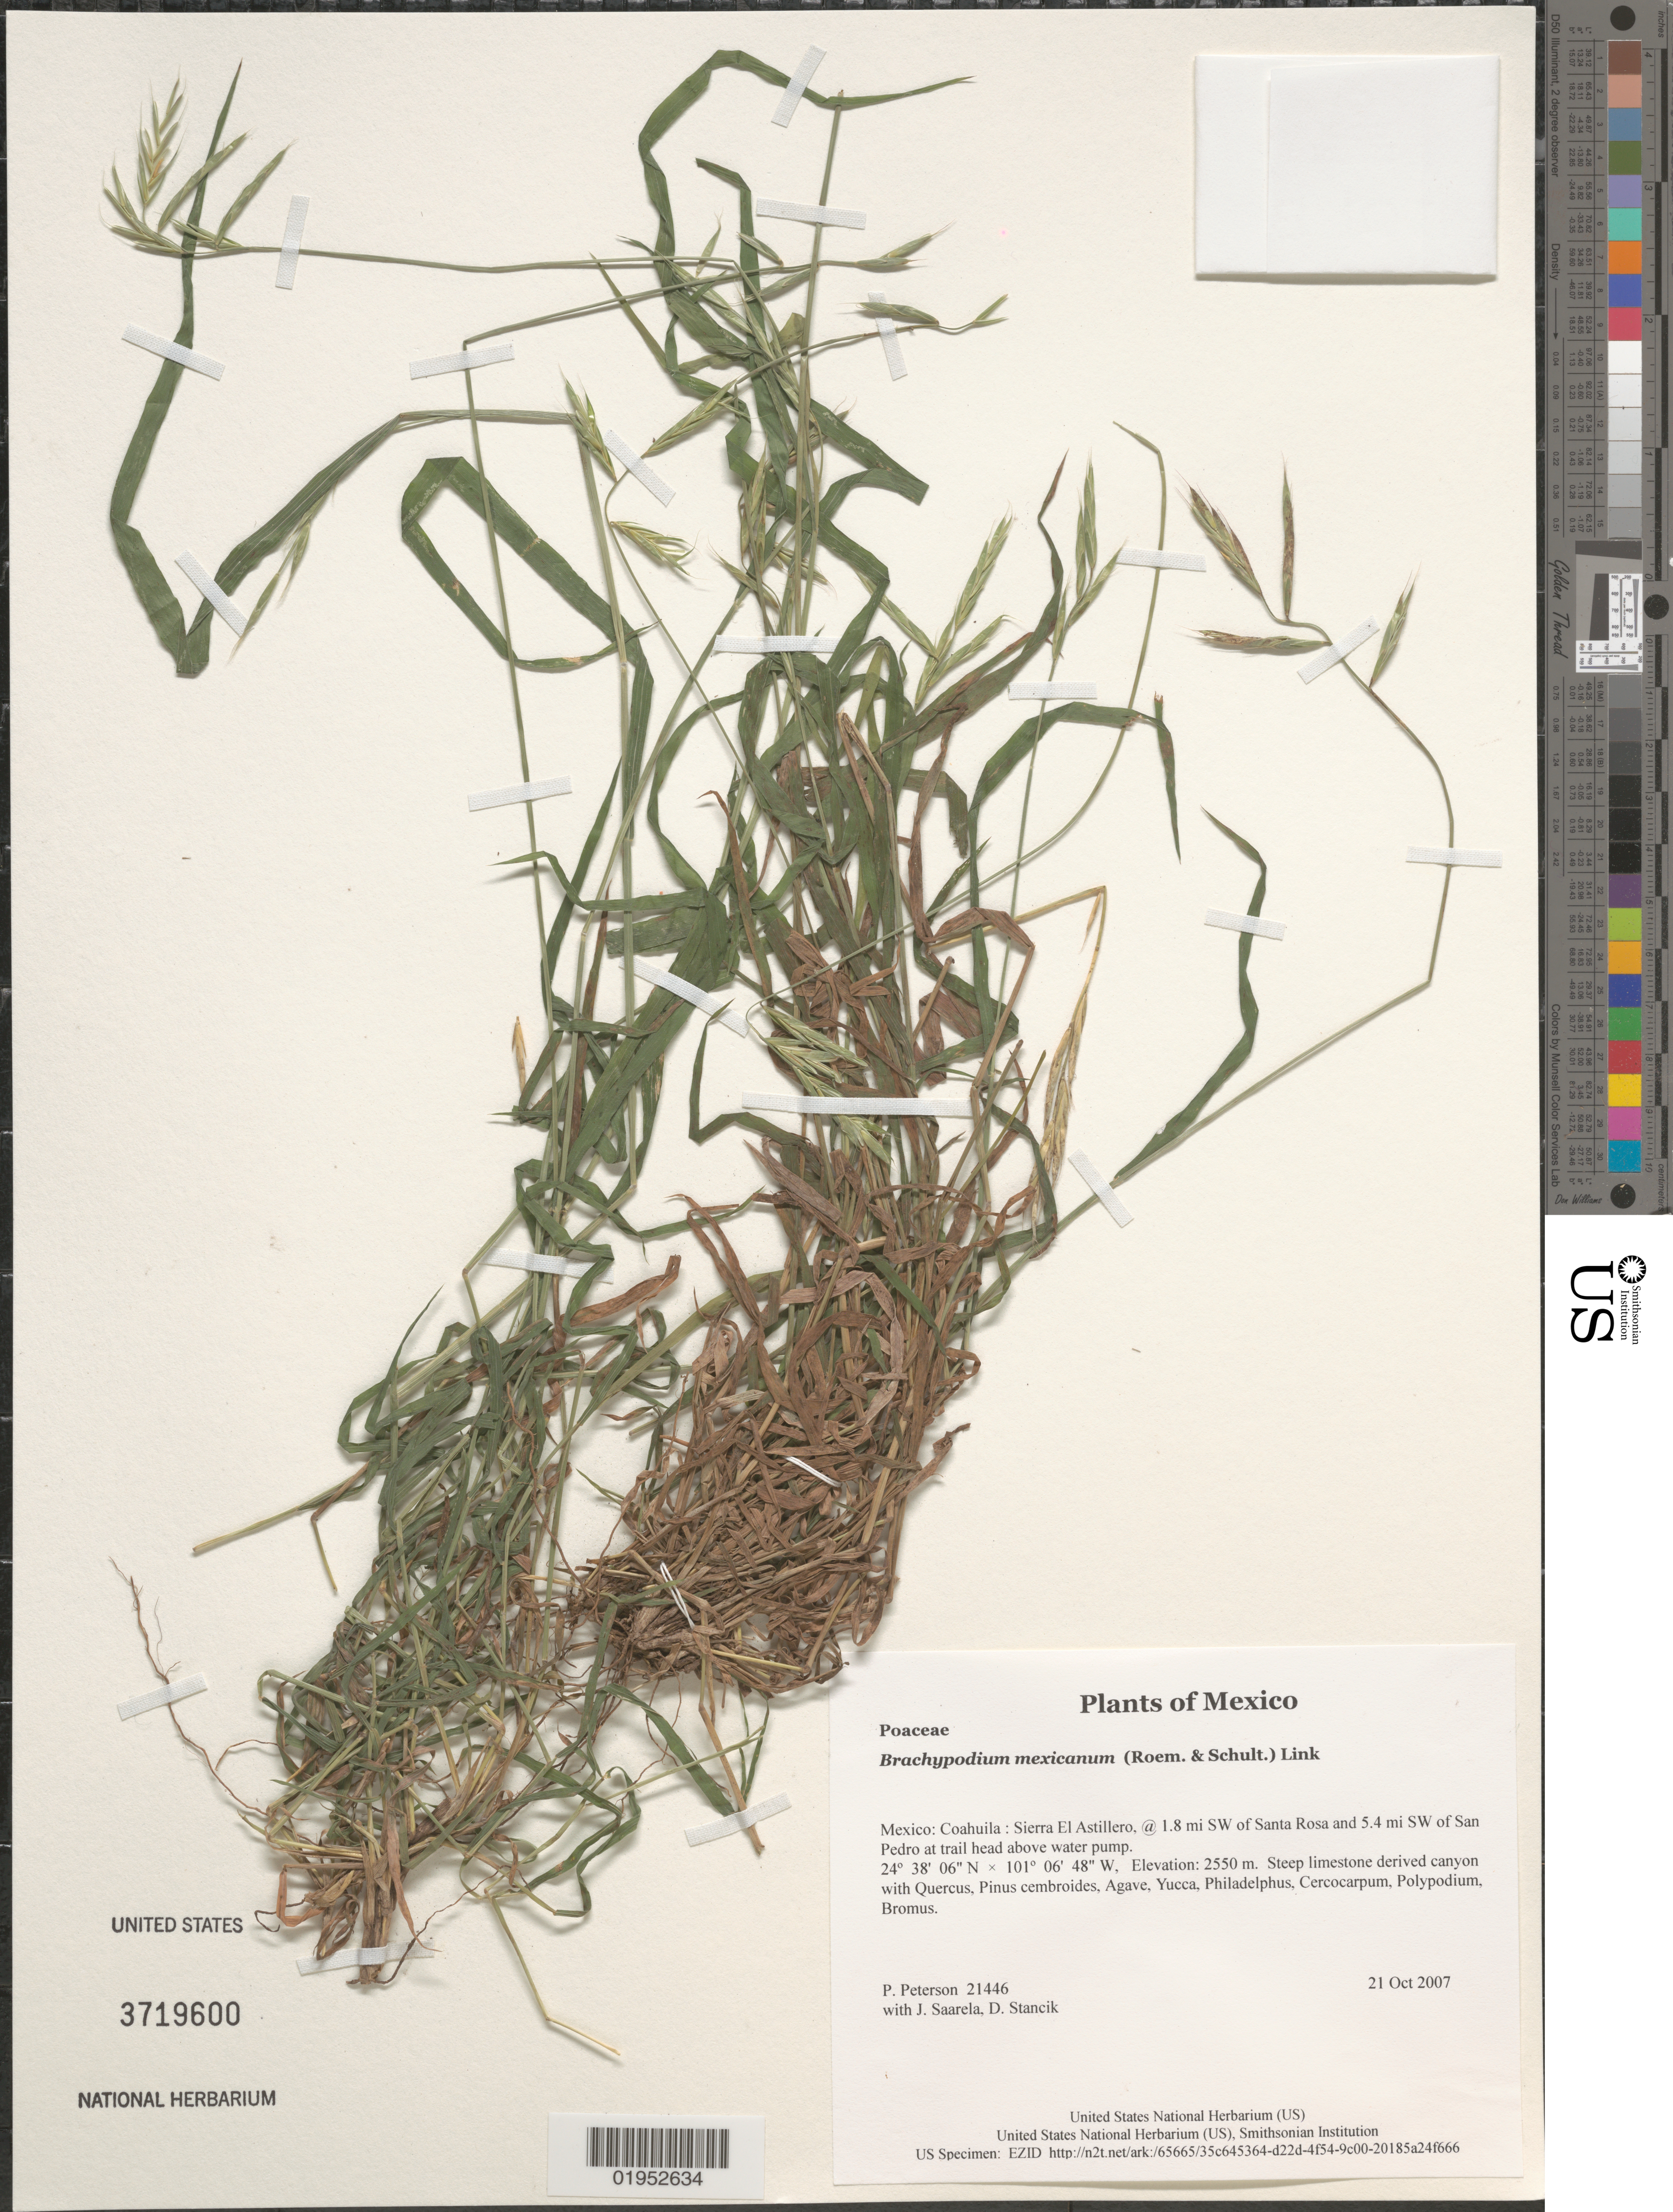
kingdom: Plantae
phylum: Tracheophyta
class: Liliopsida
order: Poales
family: Poaceae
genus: Brachypodium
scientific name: Brachypodium mexicanum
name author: (Roem. & Schult.) Link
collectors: P. M. Peterson, J. Saarela & D. Stancik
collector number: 21446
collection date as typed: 21 Oct 2007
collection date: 2007-10-21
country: Mexico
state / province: Coahuila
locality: Sierra El Astillero, @ 1.8 mi SW of Santa Rosa and 5.4 mi SW of San Pedro at trail head above water pump.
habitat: Steep limestone derived canyon with Quercus, Pinus cembroides, Agave, Yucca, Philadelphus, Cercocarpum, Polypodium, Bromus.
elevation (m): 2550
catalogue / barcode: US 3719600